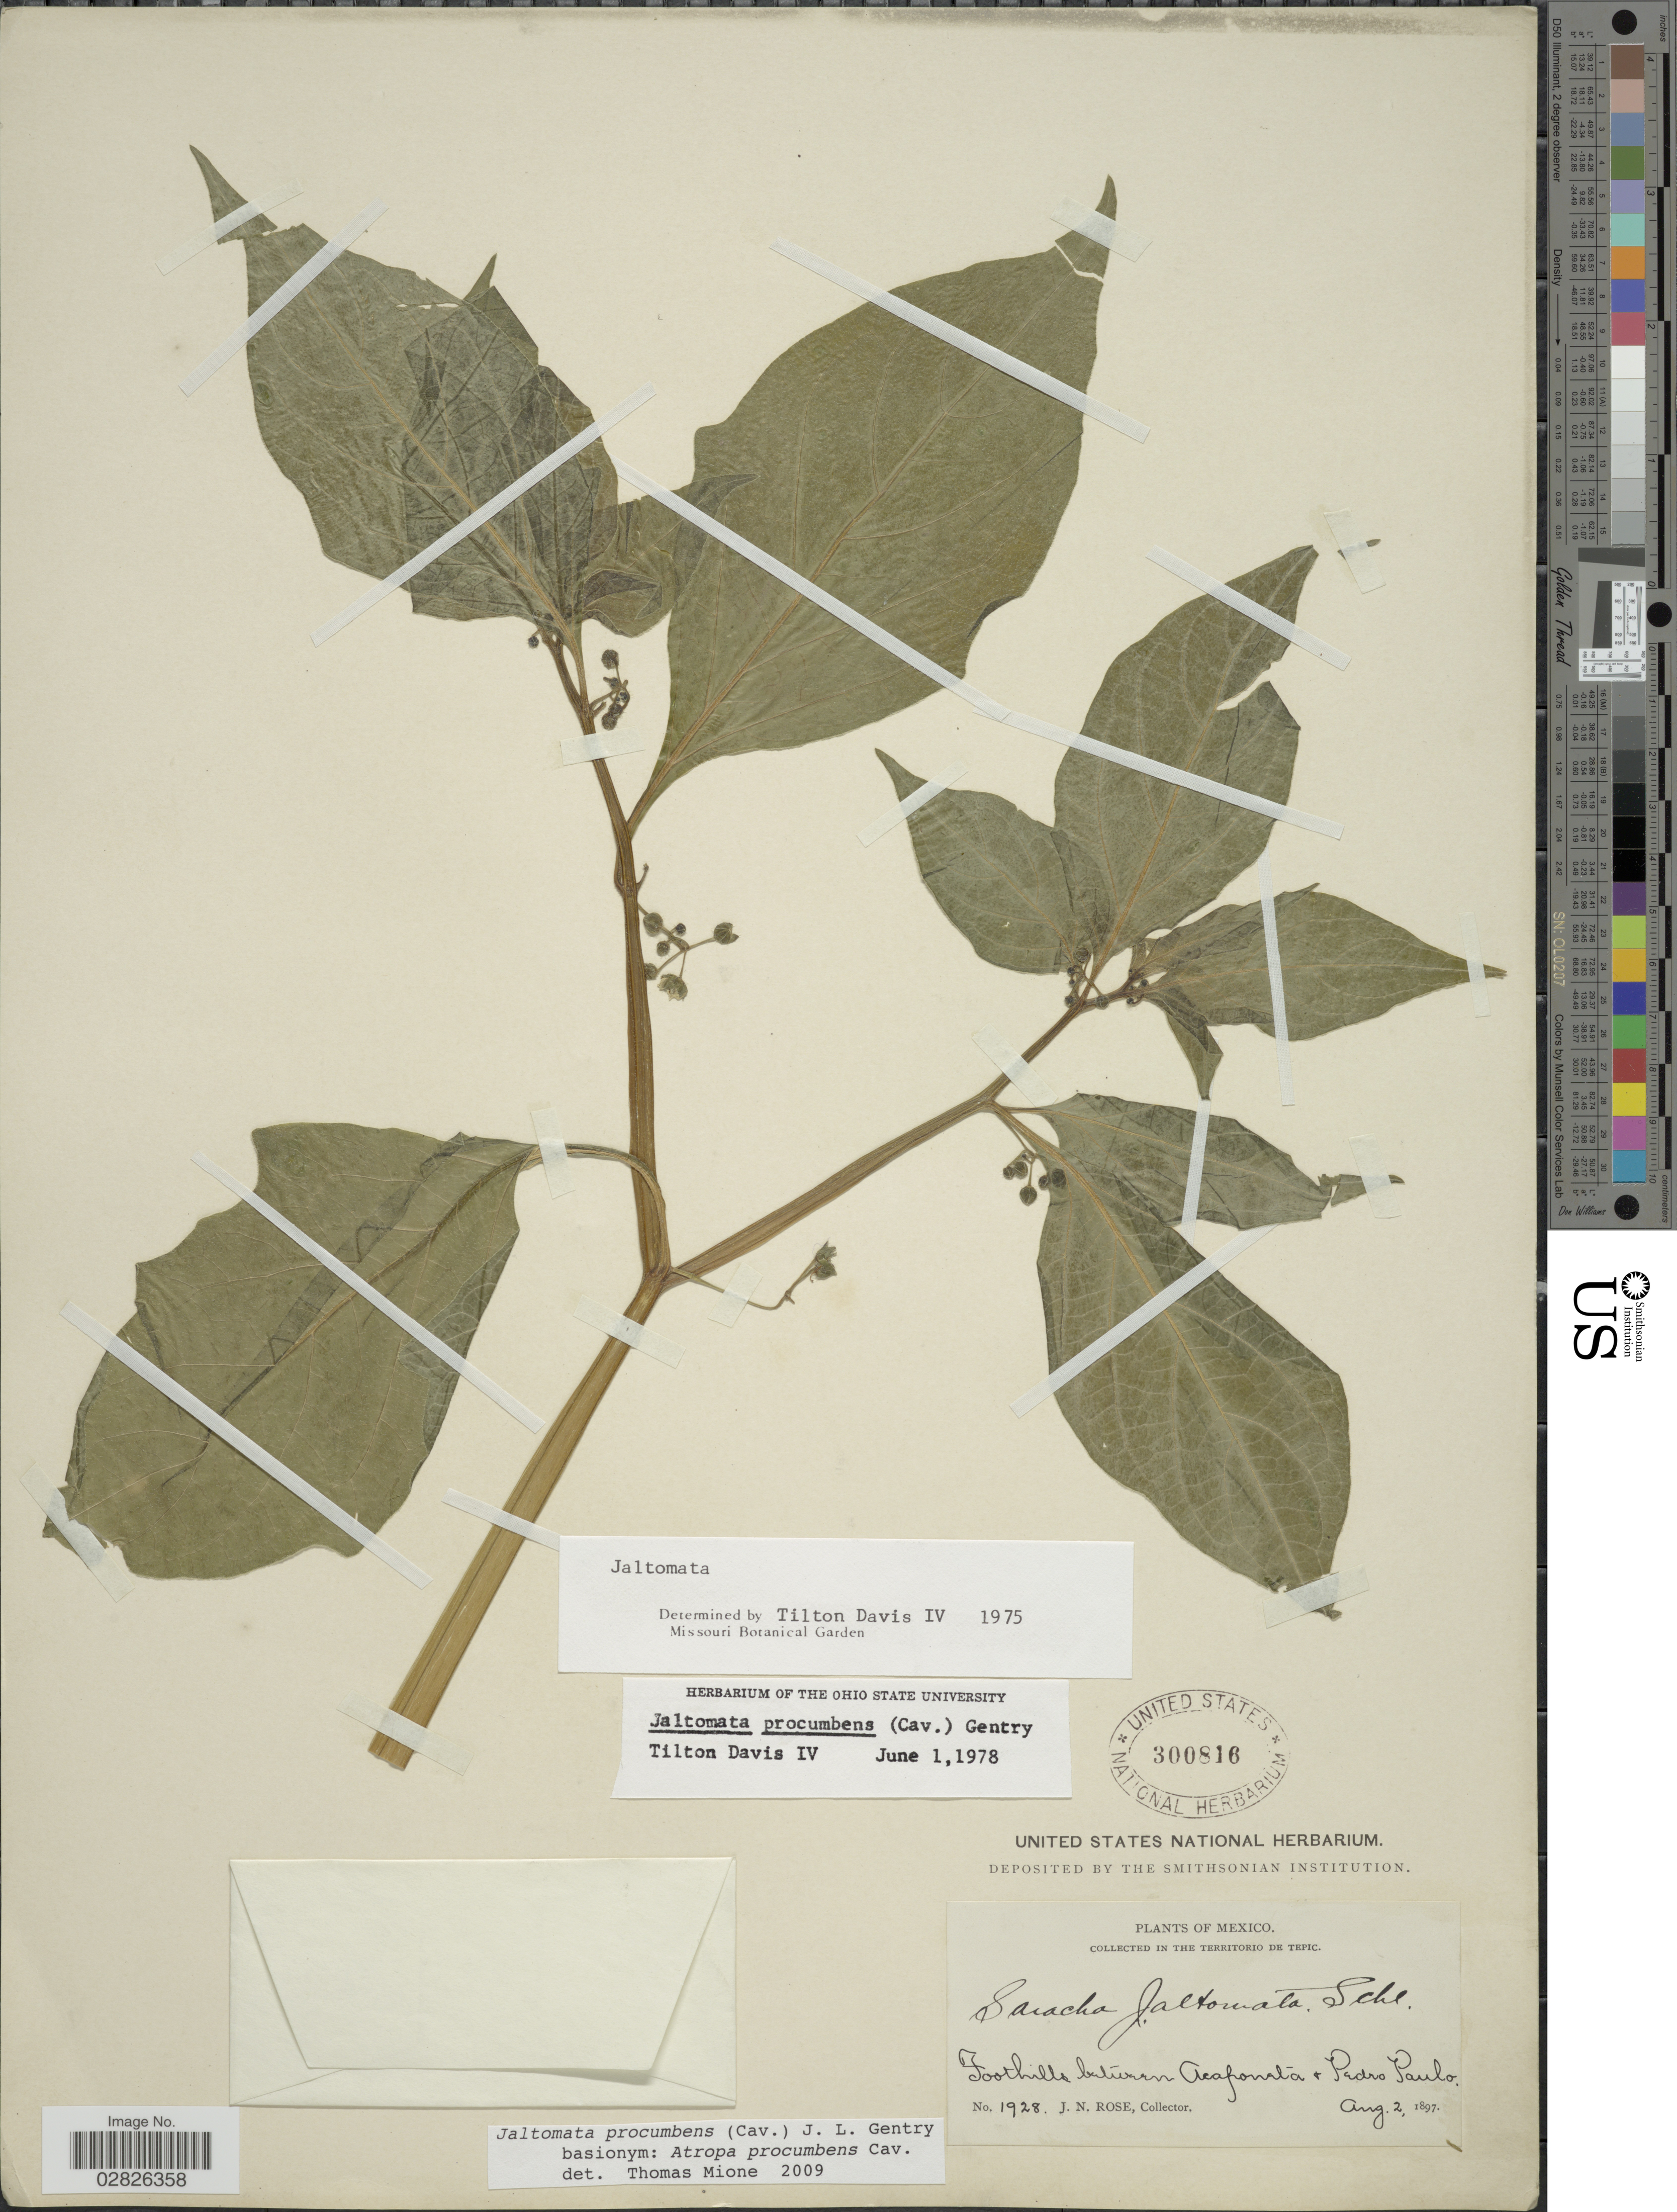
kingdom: Plantae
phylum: Tracheophyta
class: Magnoliopsida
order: Solanales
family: Solanaceae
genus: Jaltomata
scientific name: Jaltomata procumbens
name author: (Cav.) J.L. Gentry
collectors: J. N. Rose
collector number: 1928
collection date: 1897-08-02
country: Mexico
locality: Territorio de Tepic. Foothills between Acaponeta + Pedro Paulo.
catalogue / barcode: US 300816